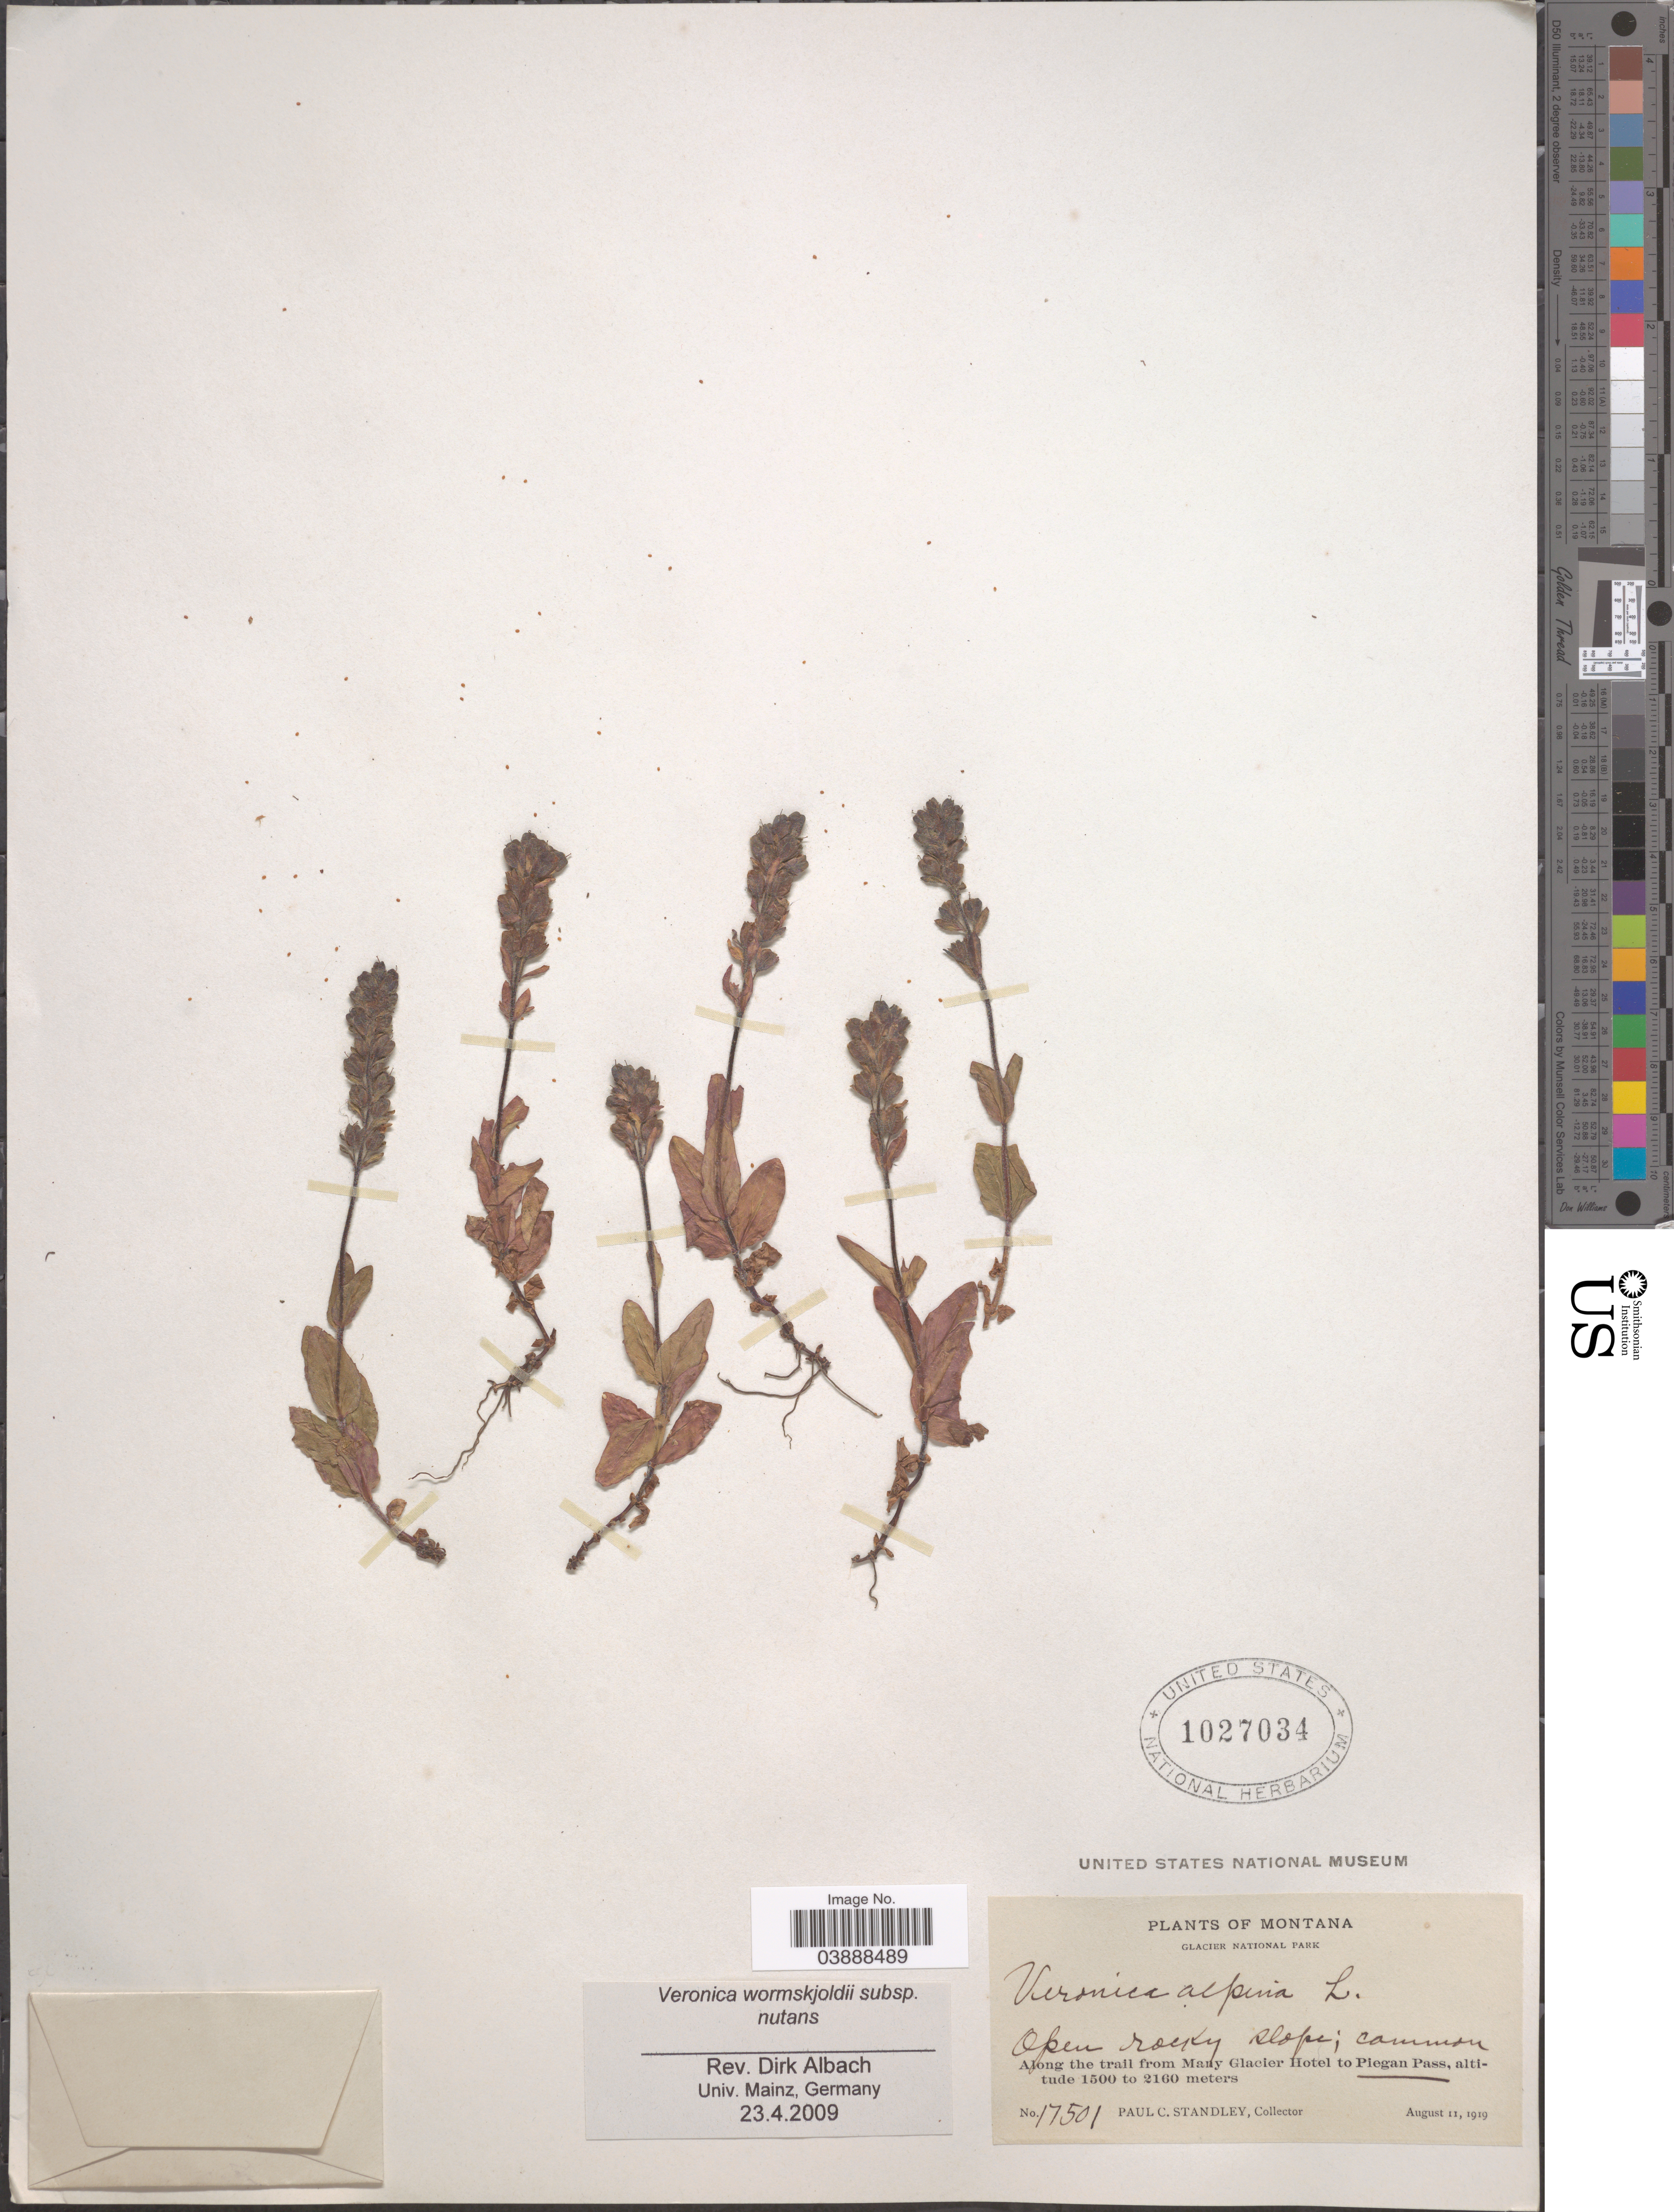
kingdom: Plantae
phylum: Tracheophyta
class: Magnoliopsida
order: Lamiales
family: Plantaginaceae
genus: Veronica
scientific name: Veronica wormskjoldii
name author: Roem. & Schult.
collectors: P. C. Standley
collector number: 17501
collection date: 1919-08-11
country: United States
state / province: Montana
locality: Glacier National Park. Along the trail from Nary Glacier Hotel to Piegan Pass.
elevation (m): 1500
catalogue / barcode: US 1027034